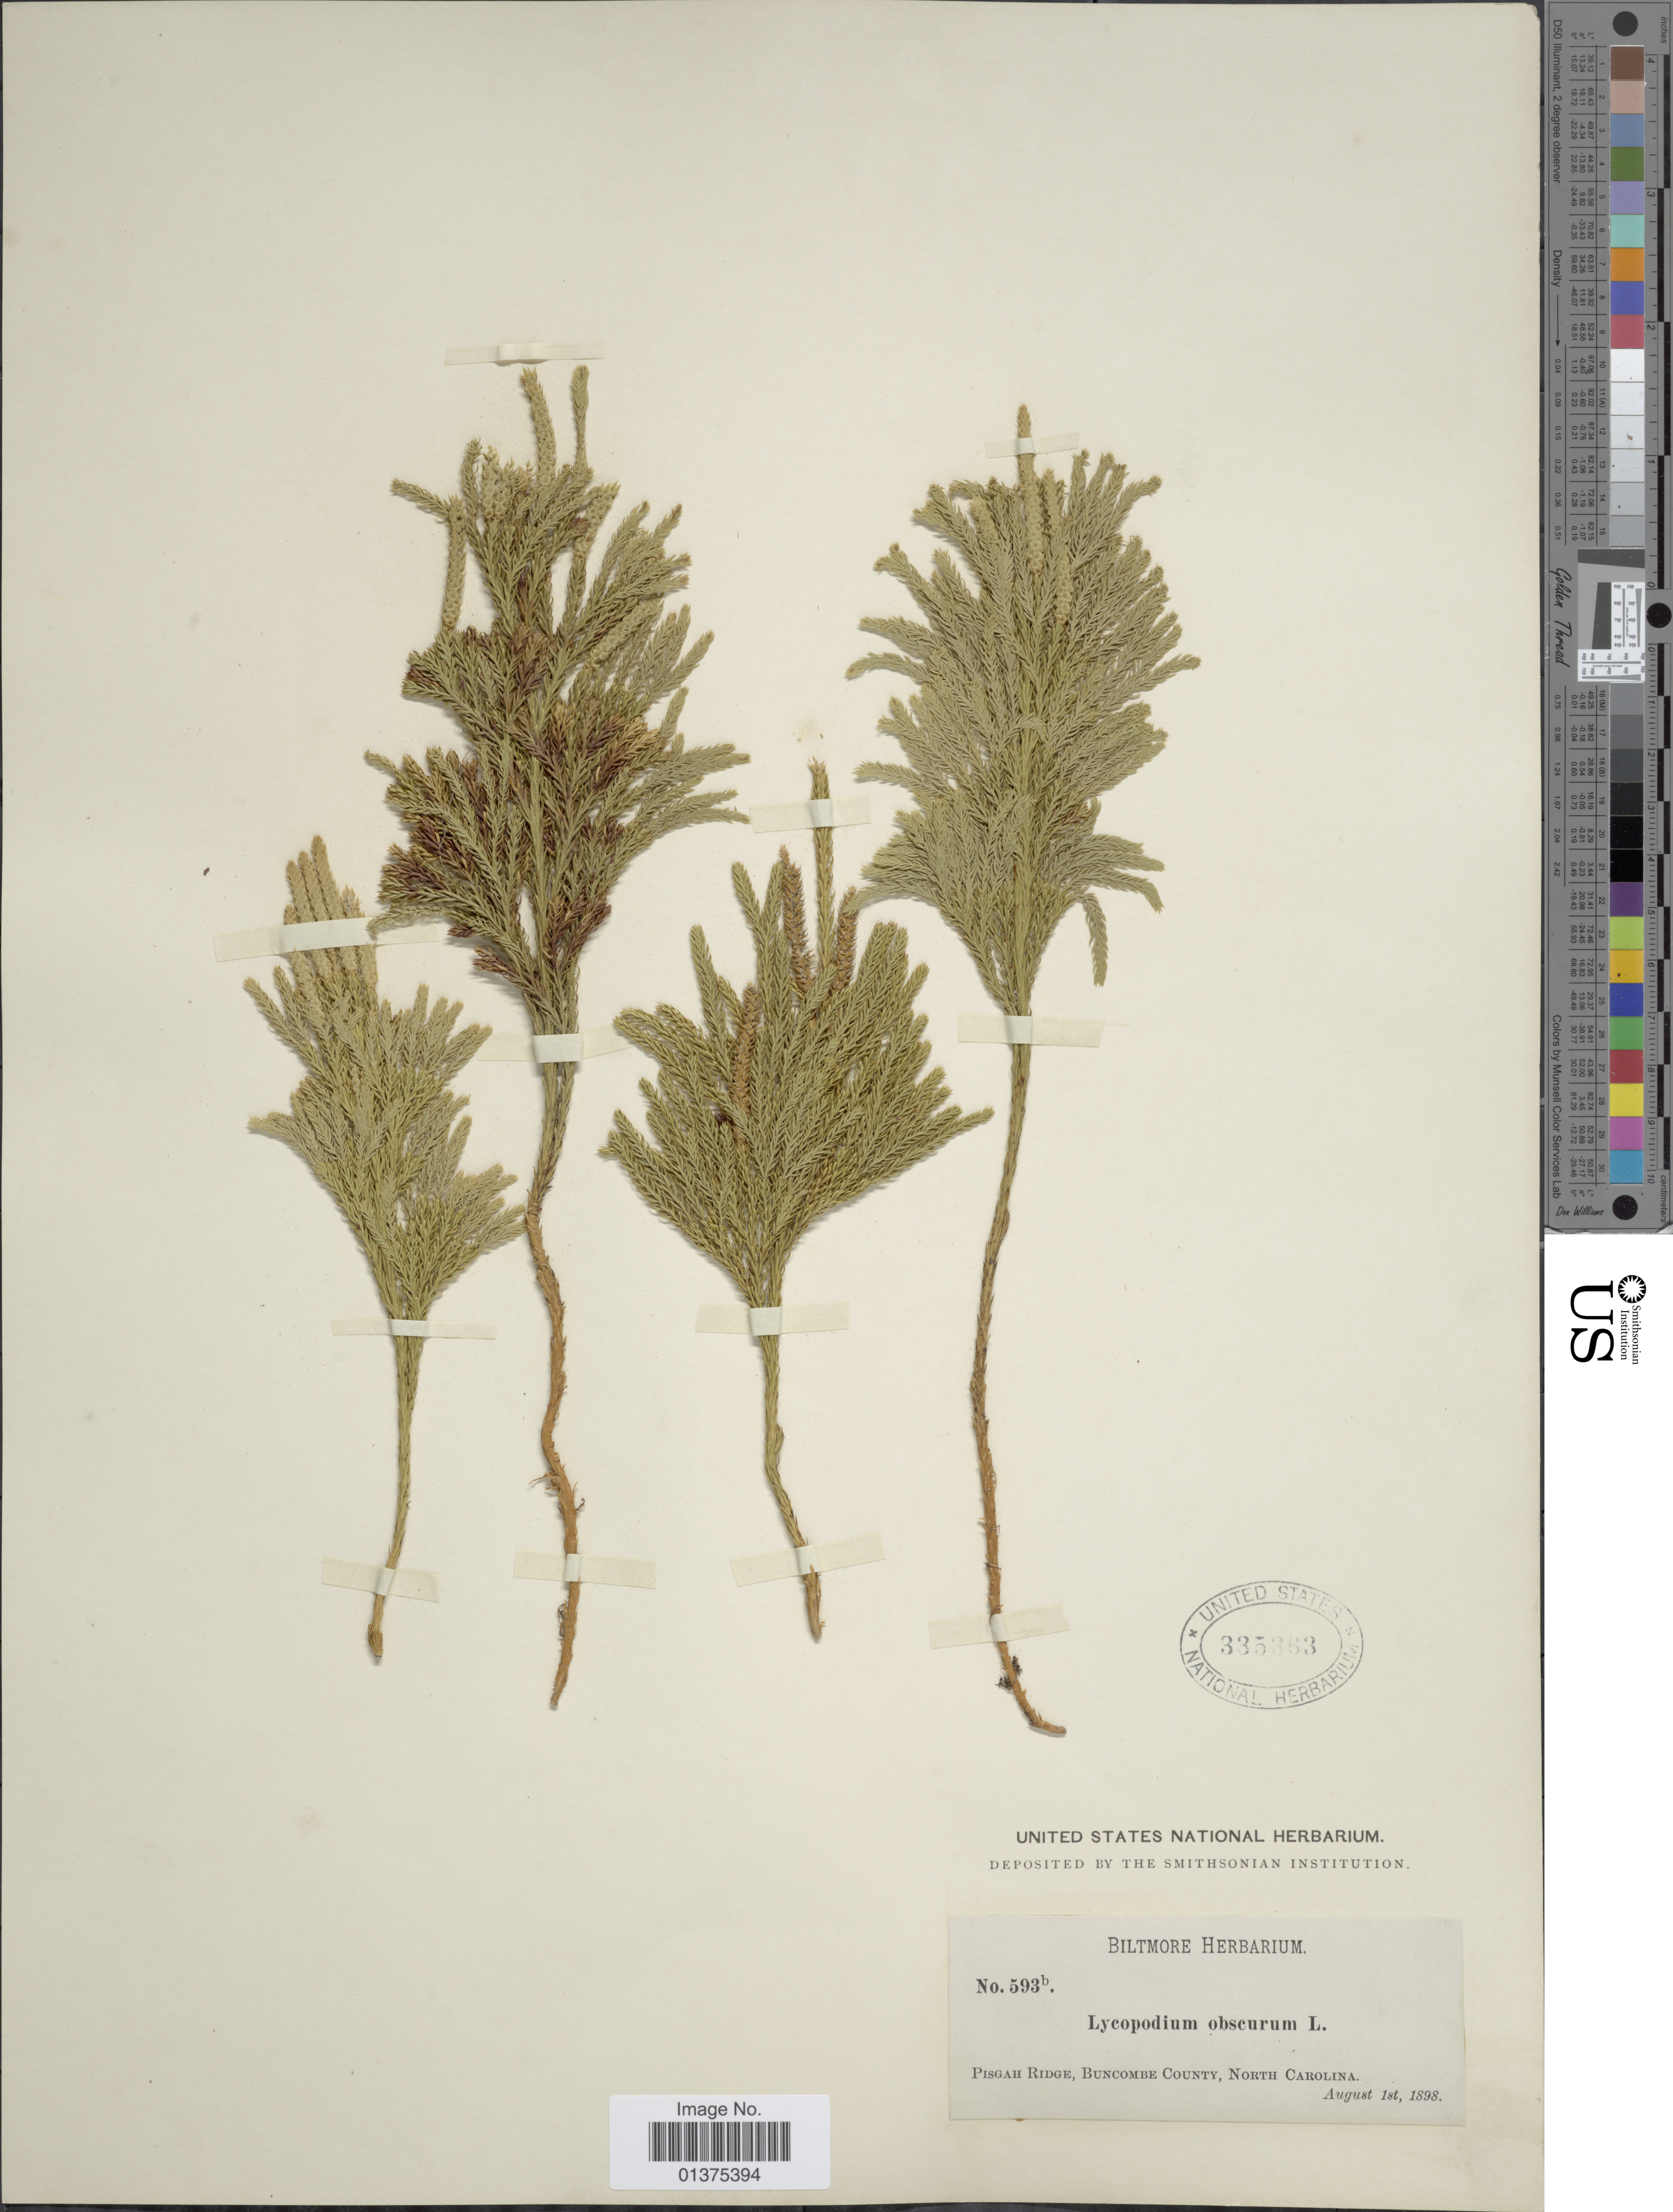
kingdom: Plantae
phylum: Tracheophyta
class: Lycopodiopsida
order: Lycopodiales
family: Lycopodiaceae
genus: Dendrolycopodium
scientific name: Dendrolycopodium hickeyi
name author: (W.H. Wagner et al.) A. Haines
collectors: ex herb. Biltmore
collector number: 539b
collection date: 1898-08-01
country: United States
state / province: North Carolina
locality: Pisgah Ridge, Buncombe County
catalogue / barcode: US 335363